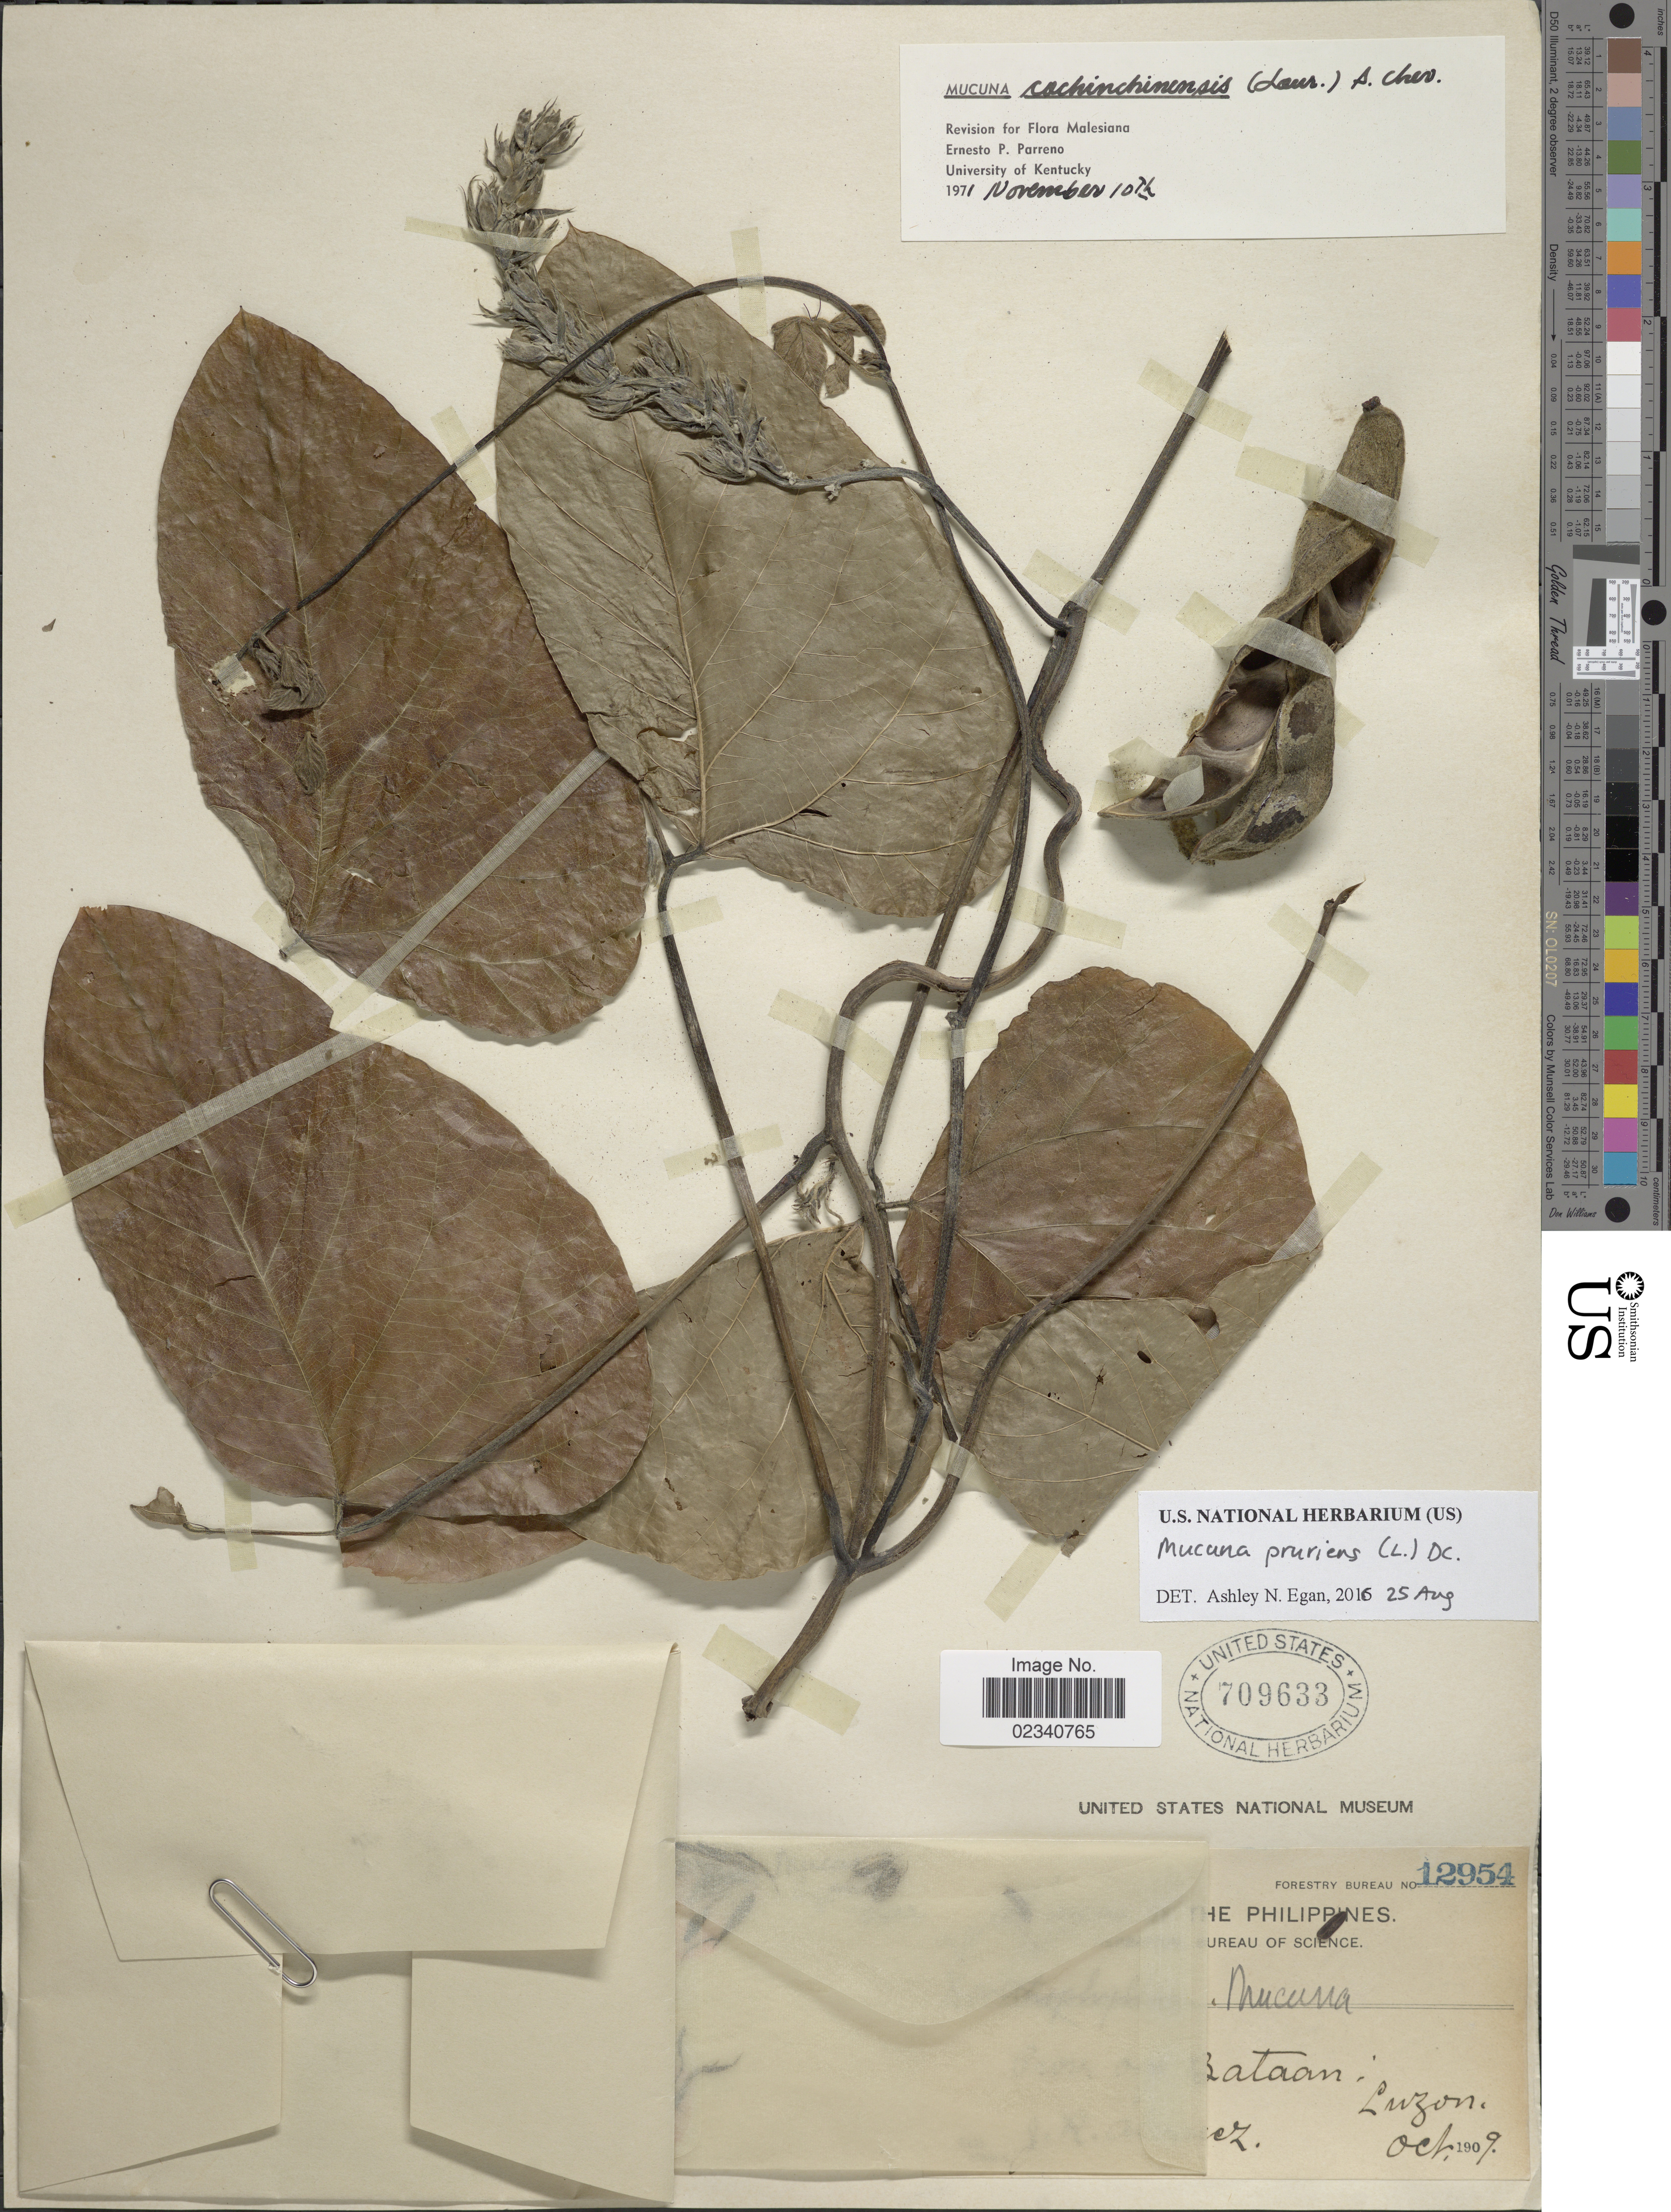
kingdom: Plantae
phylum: Tracheophyta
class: Magnoliopsida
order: Fabales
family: Fabaceae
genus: Mucuna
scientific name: Mucuna pruriens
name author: (L.) DC.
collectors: R. Alvarez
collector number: Forestry Bureau 12954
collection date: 1909-10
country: Philippines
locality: [illegible text] Bataan, Luzon.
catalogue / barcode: US 709633